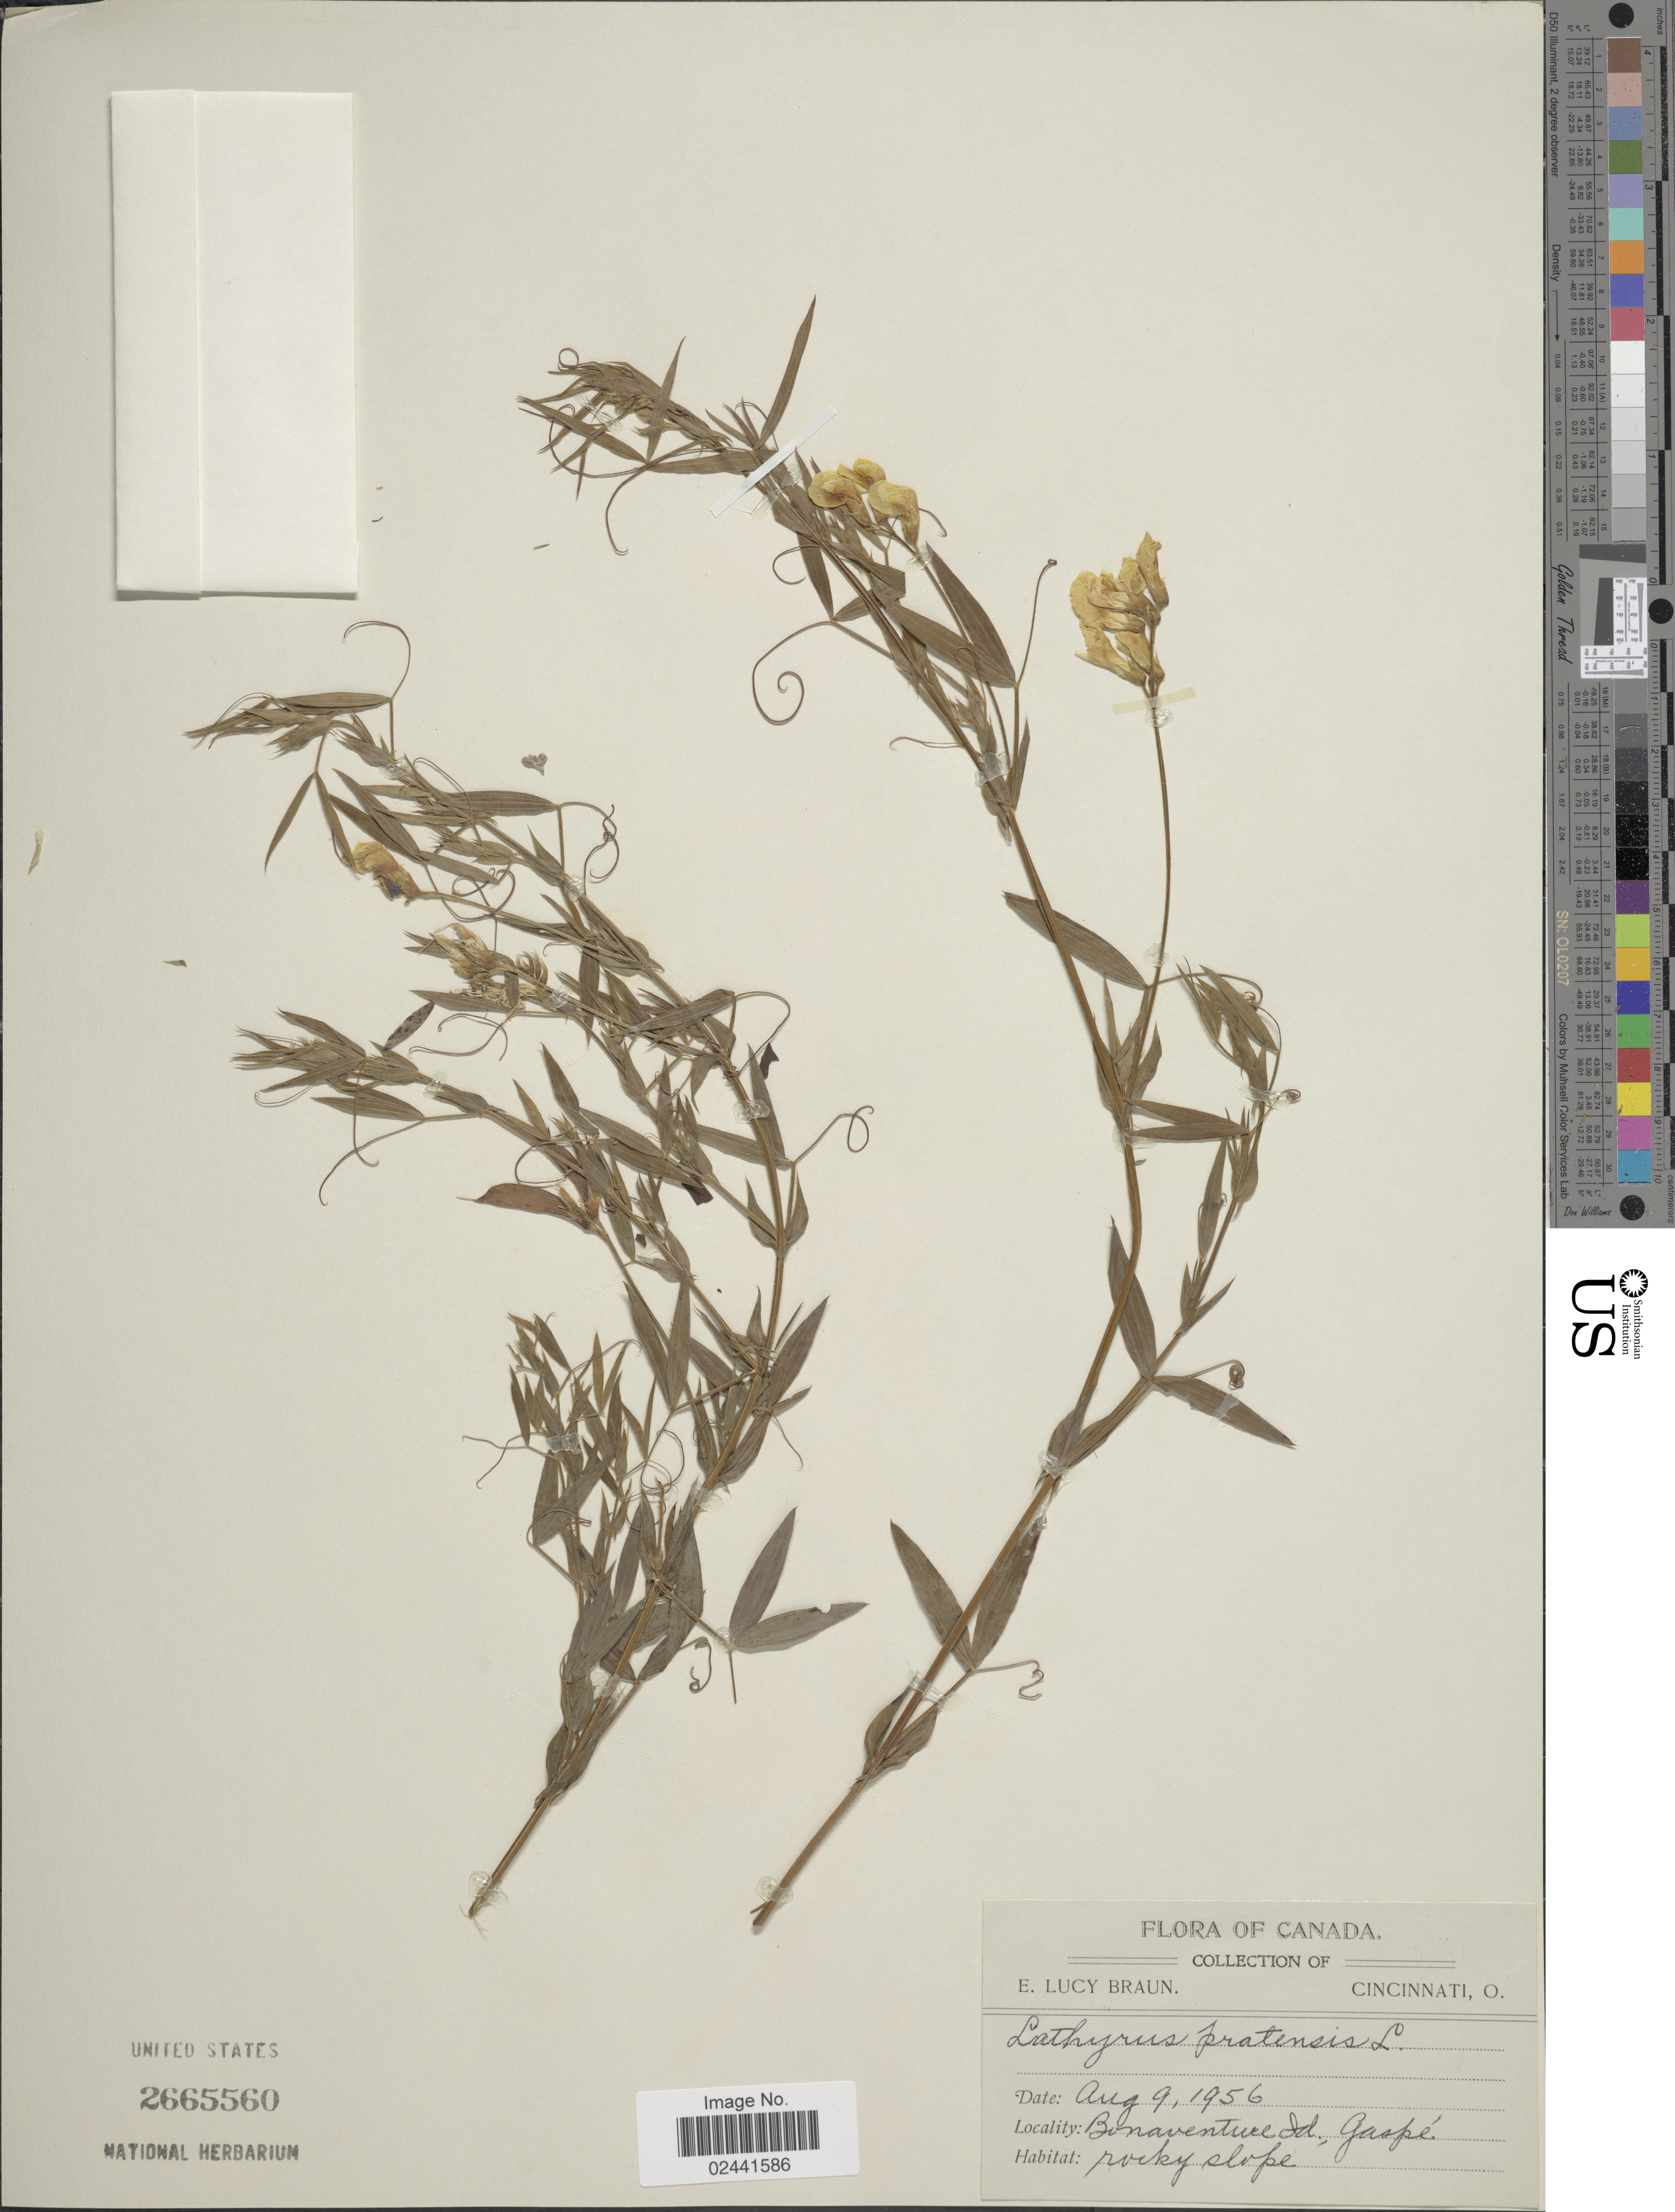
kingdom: Plantae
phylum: Tracheophyta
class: Magnoliopsida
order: Fabales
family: Fabaceae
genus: Lathyrus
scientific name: Lathyrus pratensis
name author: L.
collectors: E. L. Braun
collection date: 1956-08-09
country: Canada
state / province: Quebec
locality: Bonavnture Id., Gaspé, rocky slope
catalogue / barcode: US 2665560